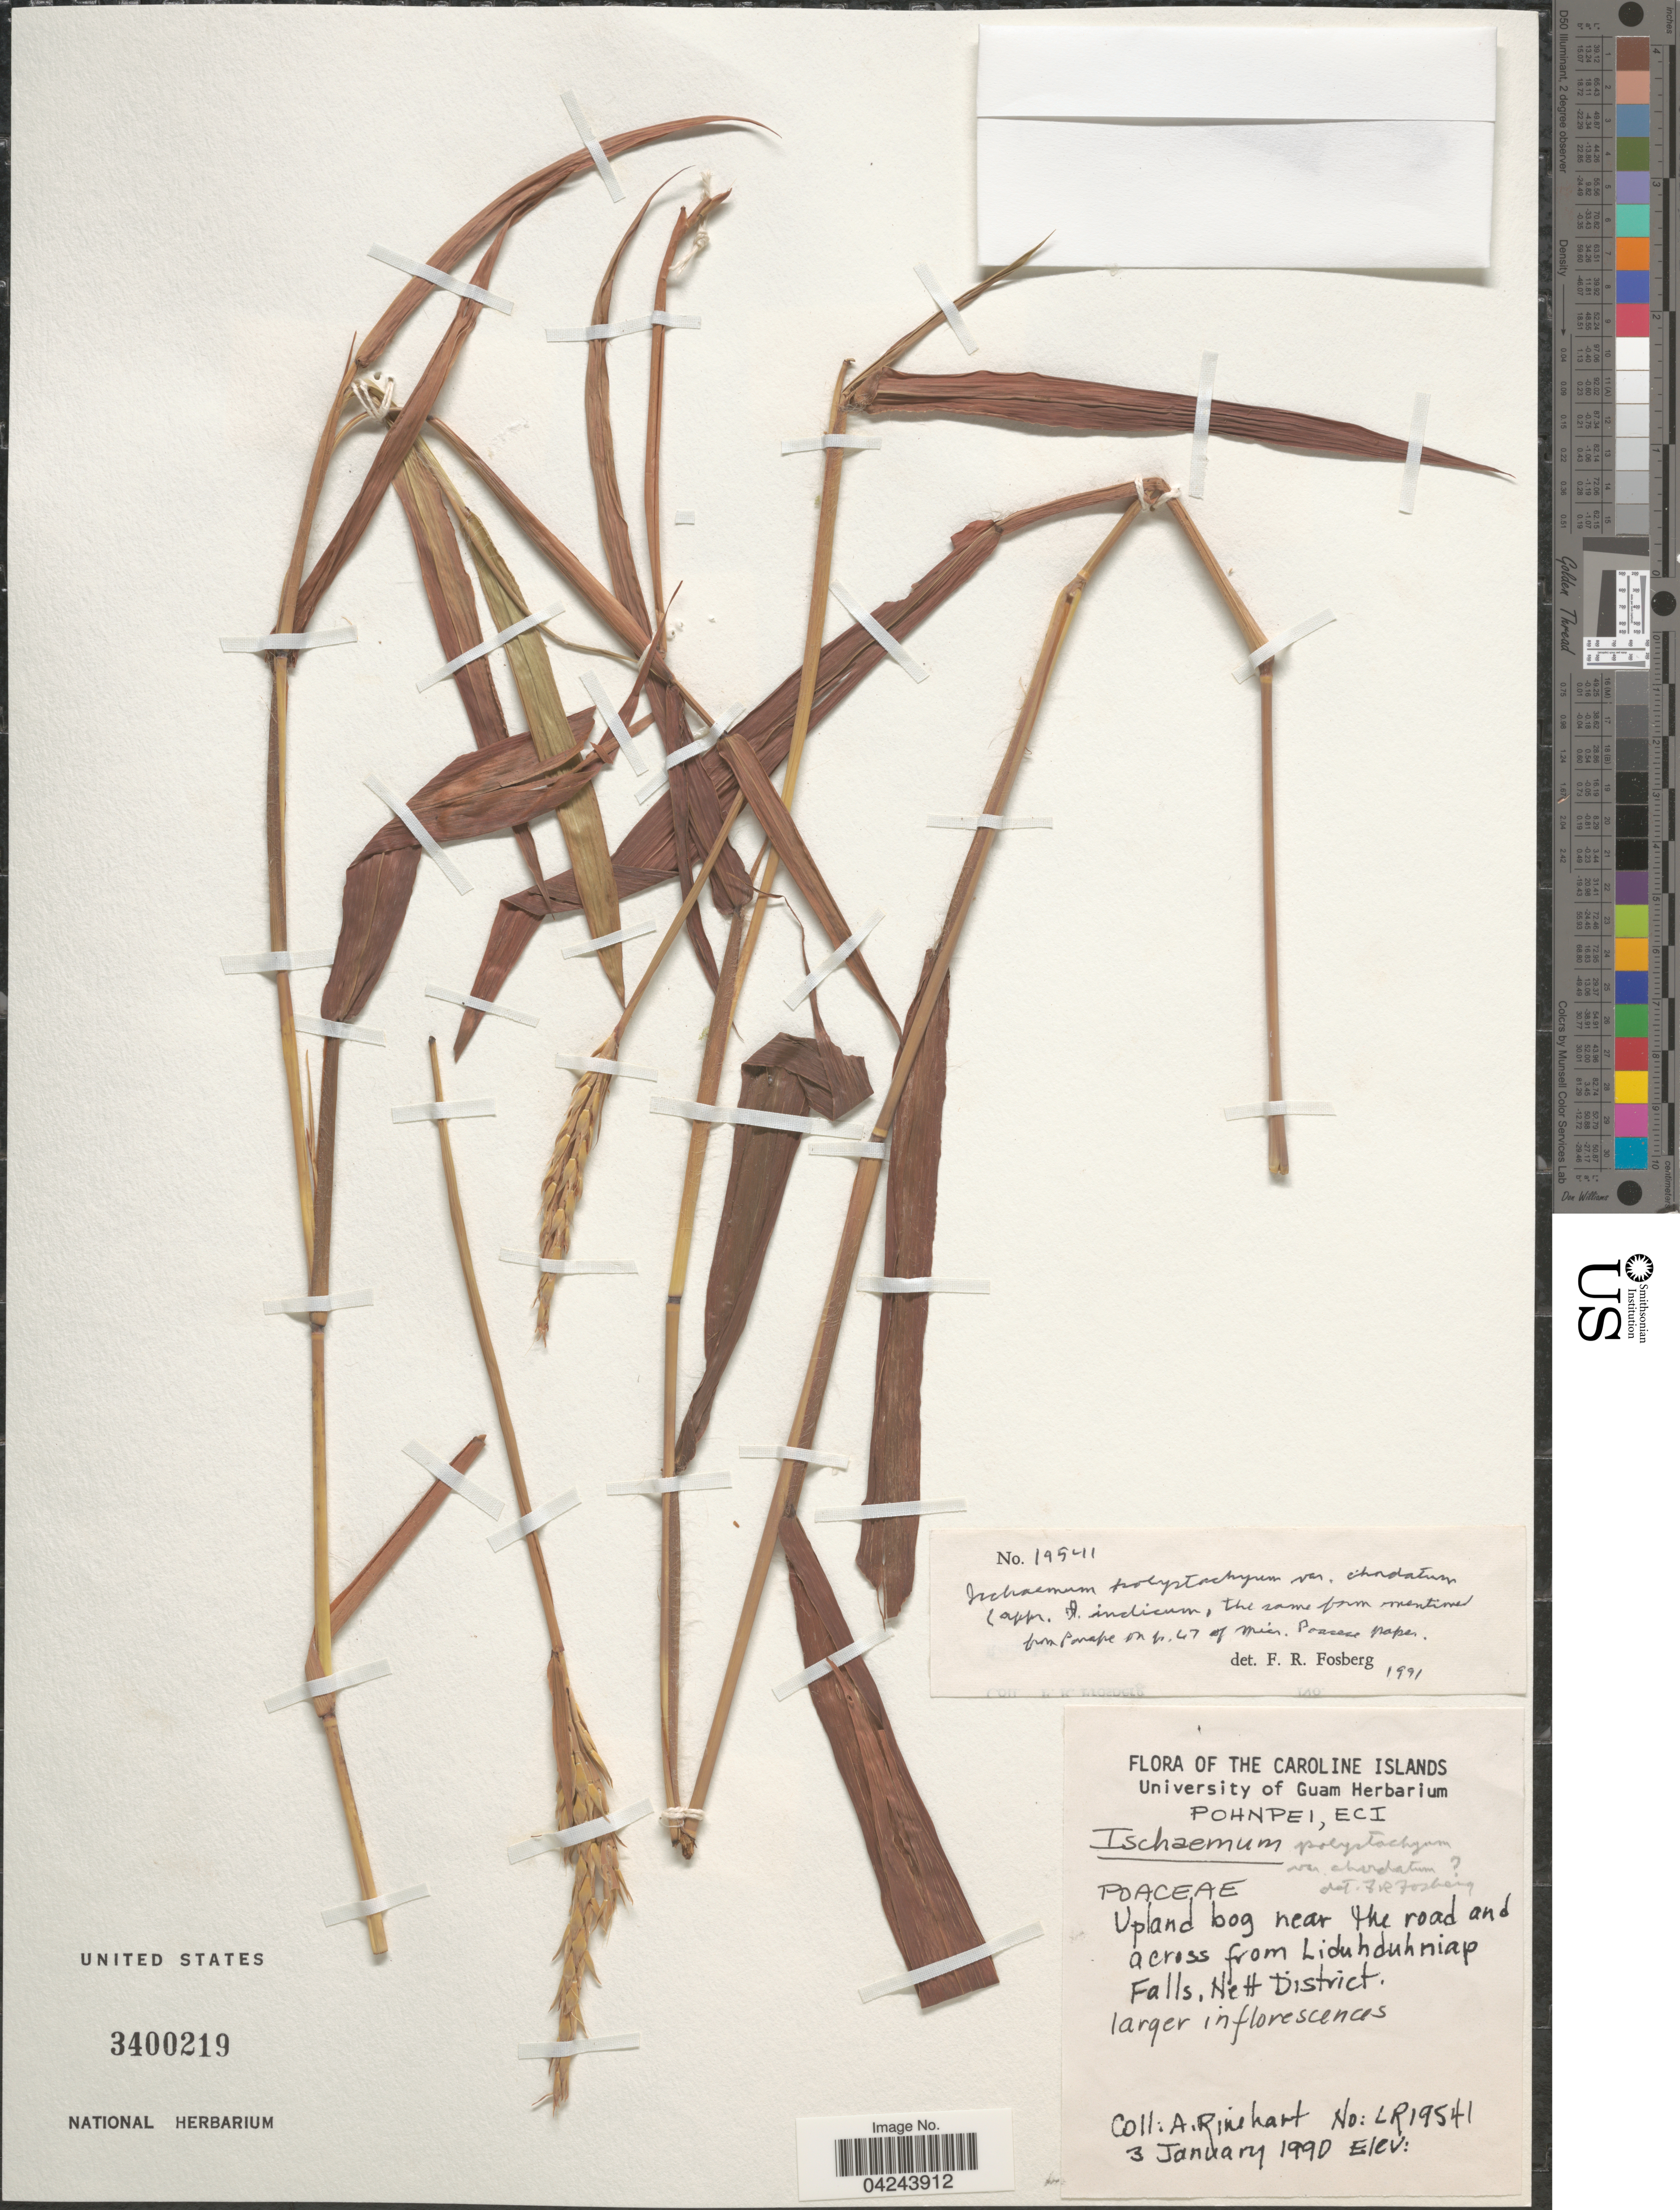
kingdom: Plantae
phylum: Tracheophyta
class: Liliopsida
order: Poales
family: Poaceae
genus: Ischaemum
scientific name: Ischaemum polystachyum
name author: J. Presl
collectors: A. Rinehart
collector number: LR19541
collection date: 1990-01-03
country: Micronesia, Federated States of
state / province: Pohnpei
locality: The Caroline Islands. ECI. Upland bog near the road and across from Liduhduhniap Falls, Nett District.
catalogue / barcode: US 3400219